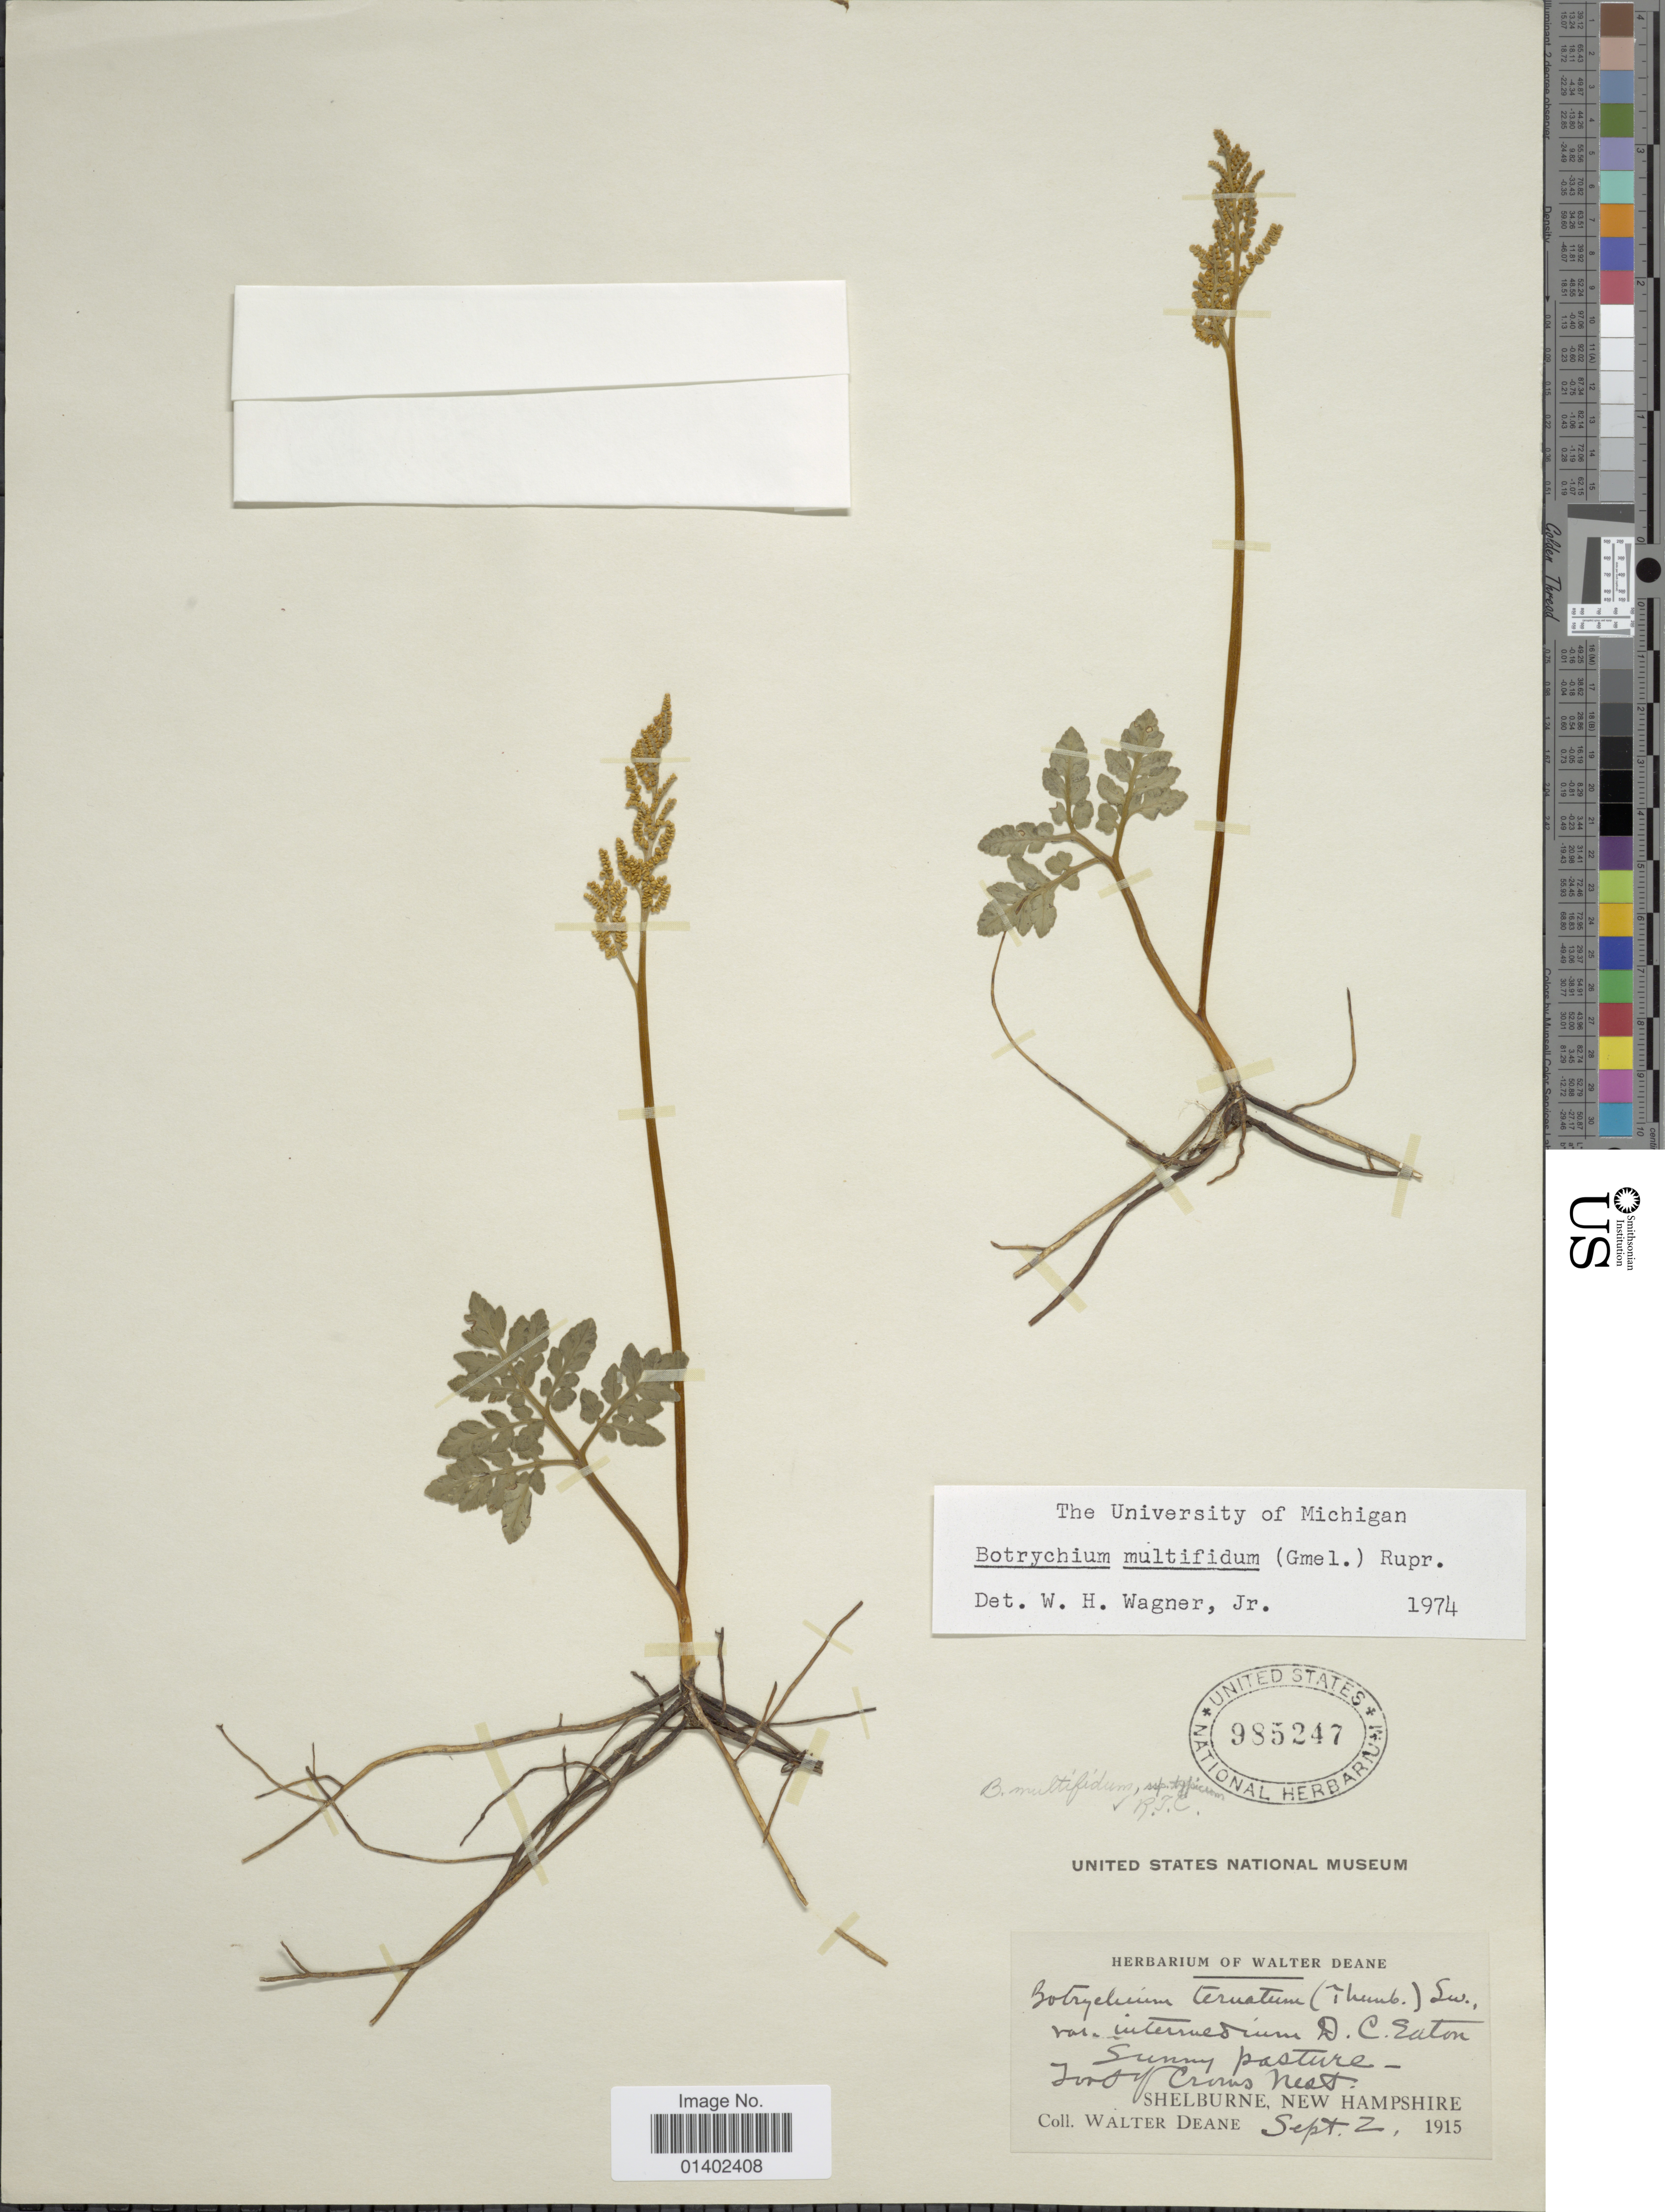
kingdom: Plantae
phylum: Tracheophyta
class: Polypodiopsida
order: Ophioglossales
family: Ophioglossaceae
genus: Botrychium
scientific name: Botrychium multifidum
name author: (J.F. Gmel.) Rupr.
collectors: W. Deane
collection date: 1915-09-02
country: United States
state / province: New Hampshire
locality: Sunny pasture, Foot of Crows Nest, Shelburne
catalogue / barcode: US 985247